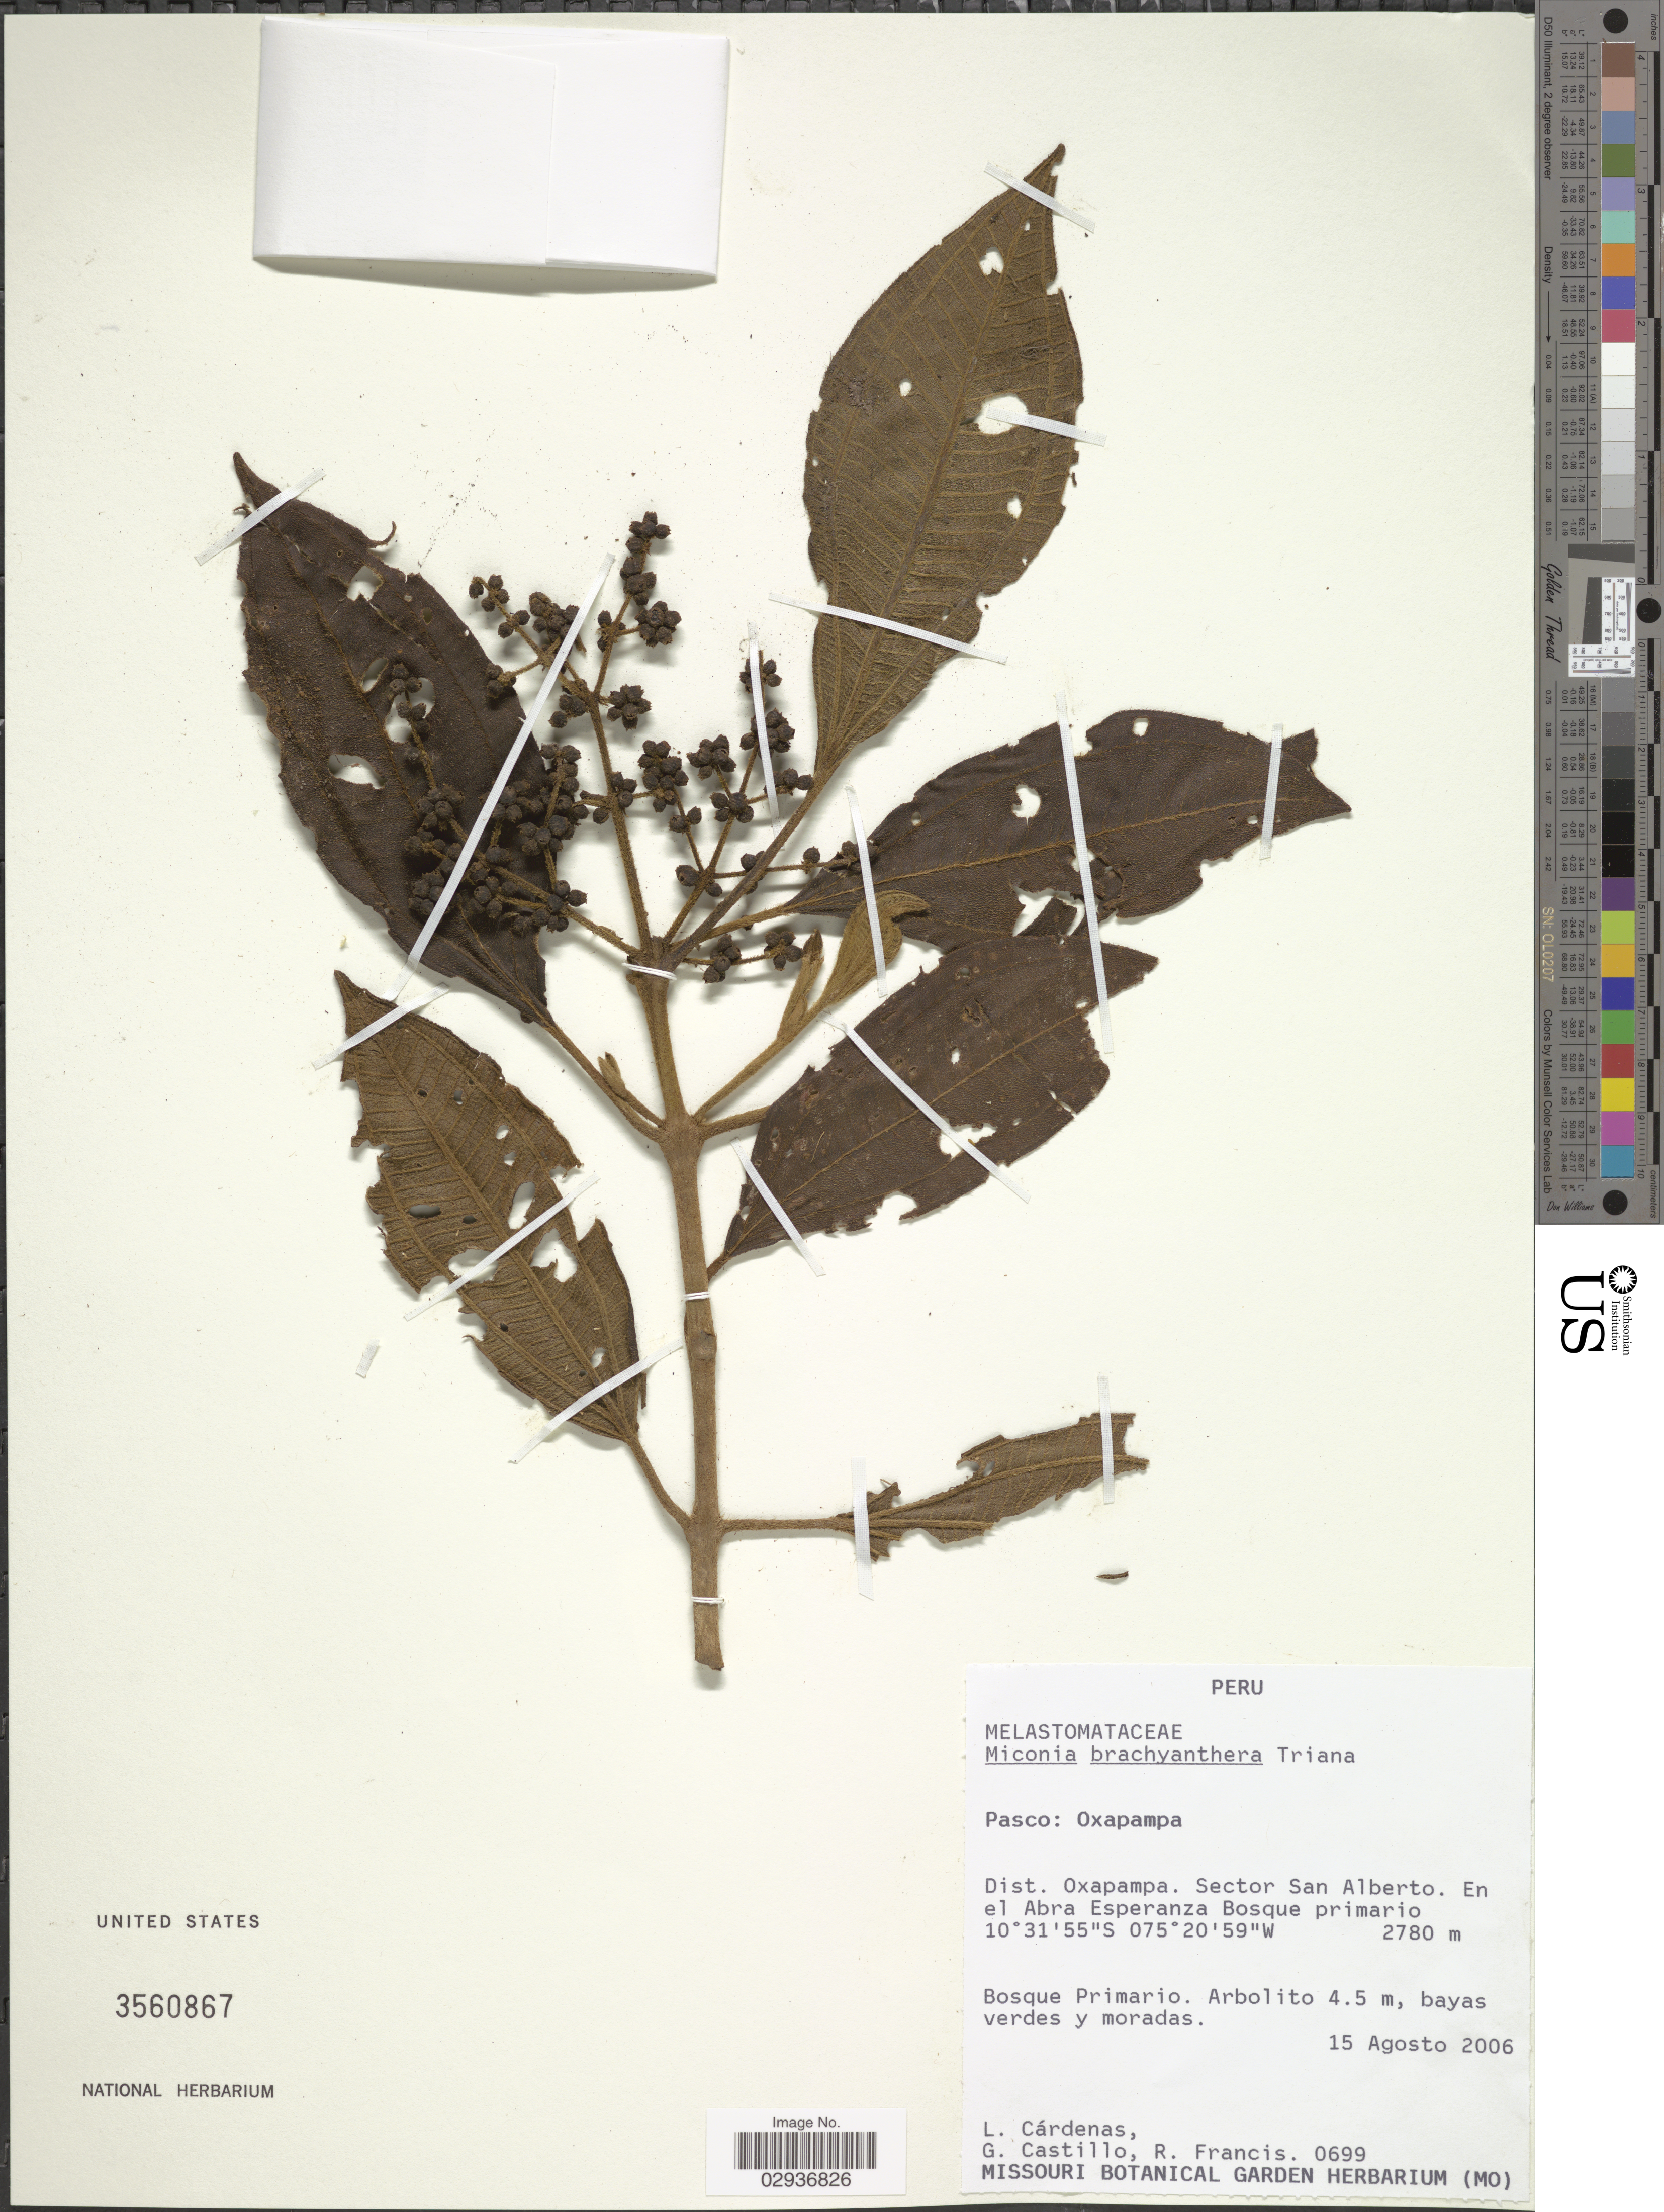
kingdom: Plantae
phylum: Tracheophyta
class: Magnoliopsida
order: Myrtales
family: Melastomataceae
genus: Miconia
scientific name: Miconia brachyanthera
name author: Triana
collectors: L. Cárdenas, G. Castillo & R. Francis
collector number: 0699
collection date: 2006-08-15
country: Peru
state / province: Pasco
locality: Dist. Oxapampa. Sector San Alberto. En el Abra Esperanza Bosque primario.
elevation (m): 2780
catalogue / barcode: US 3560867